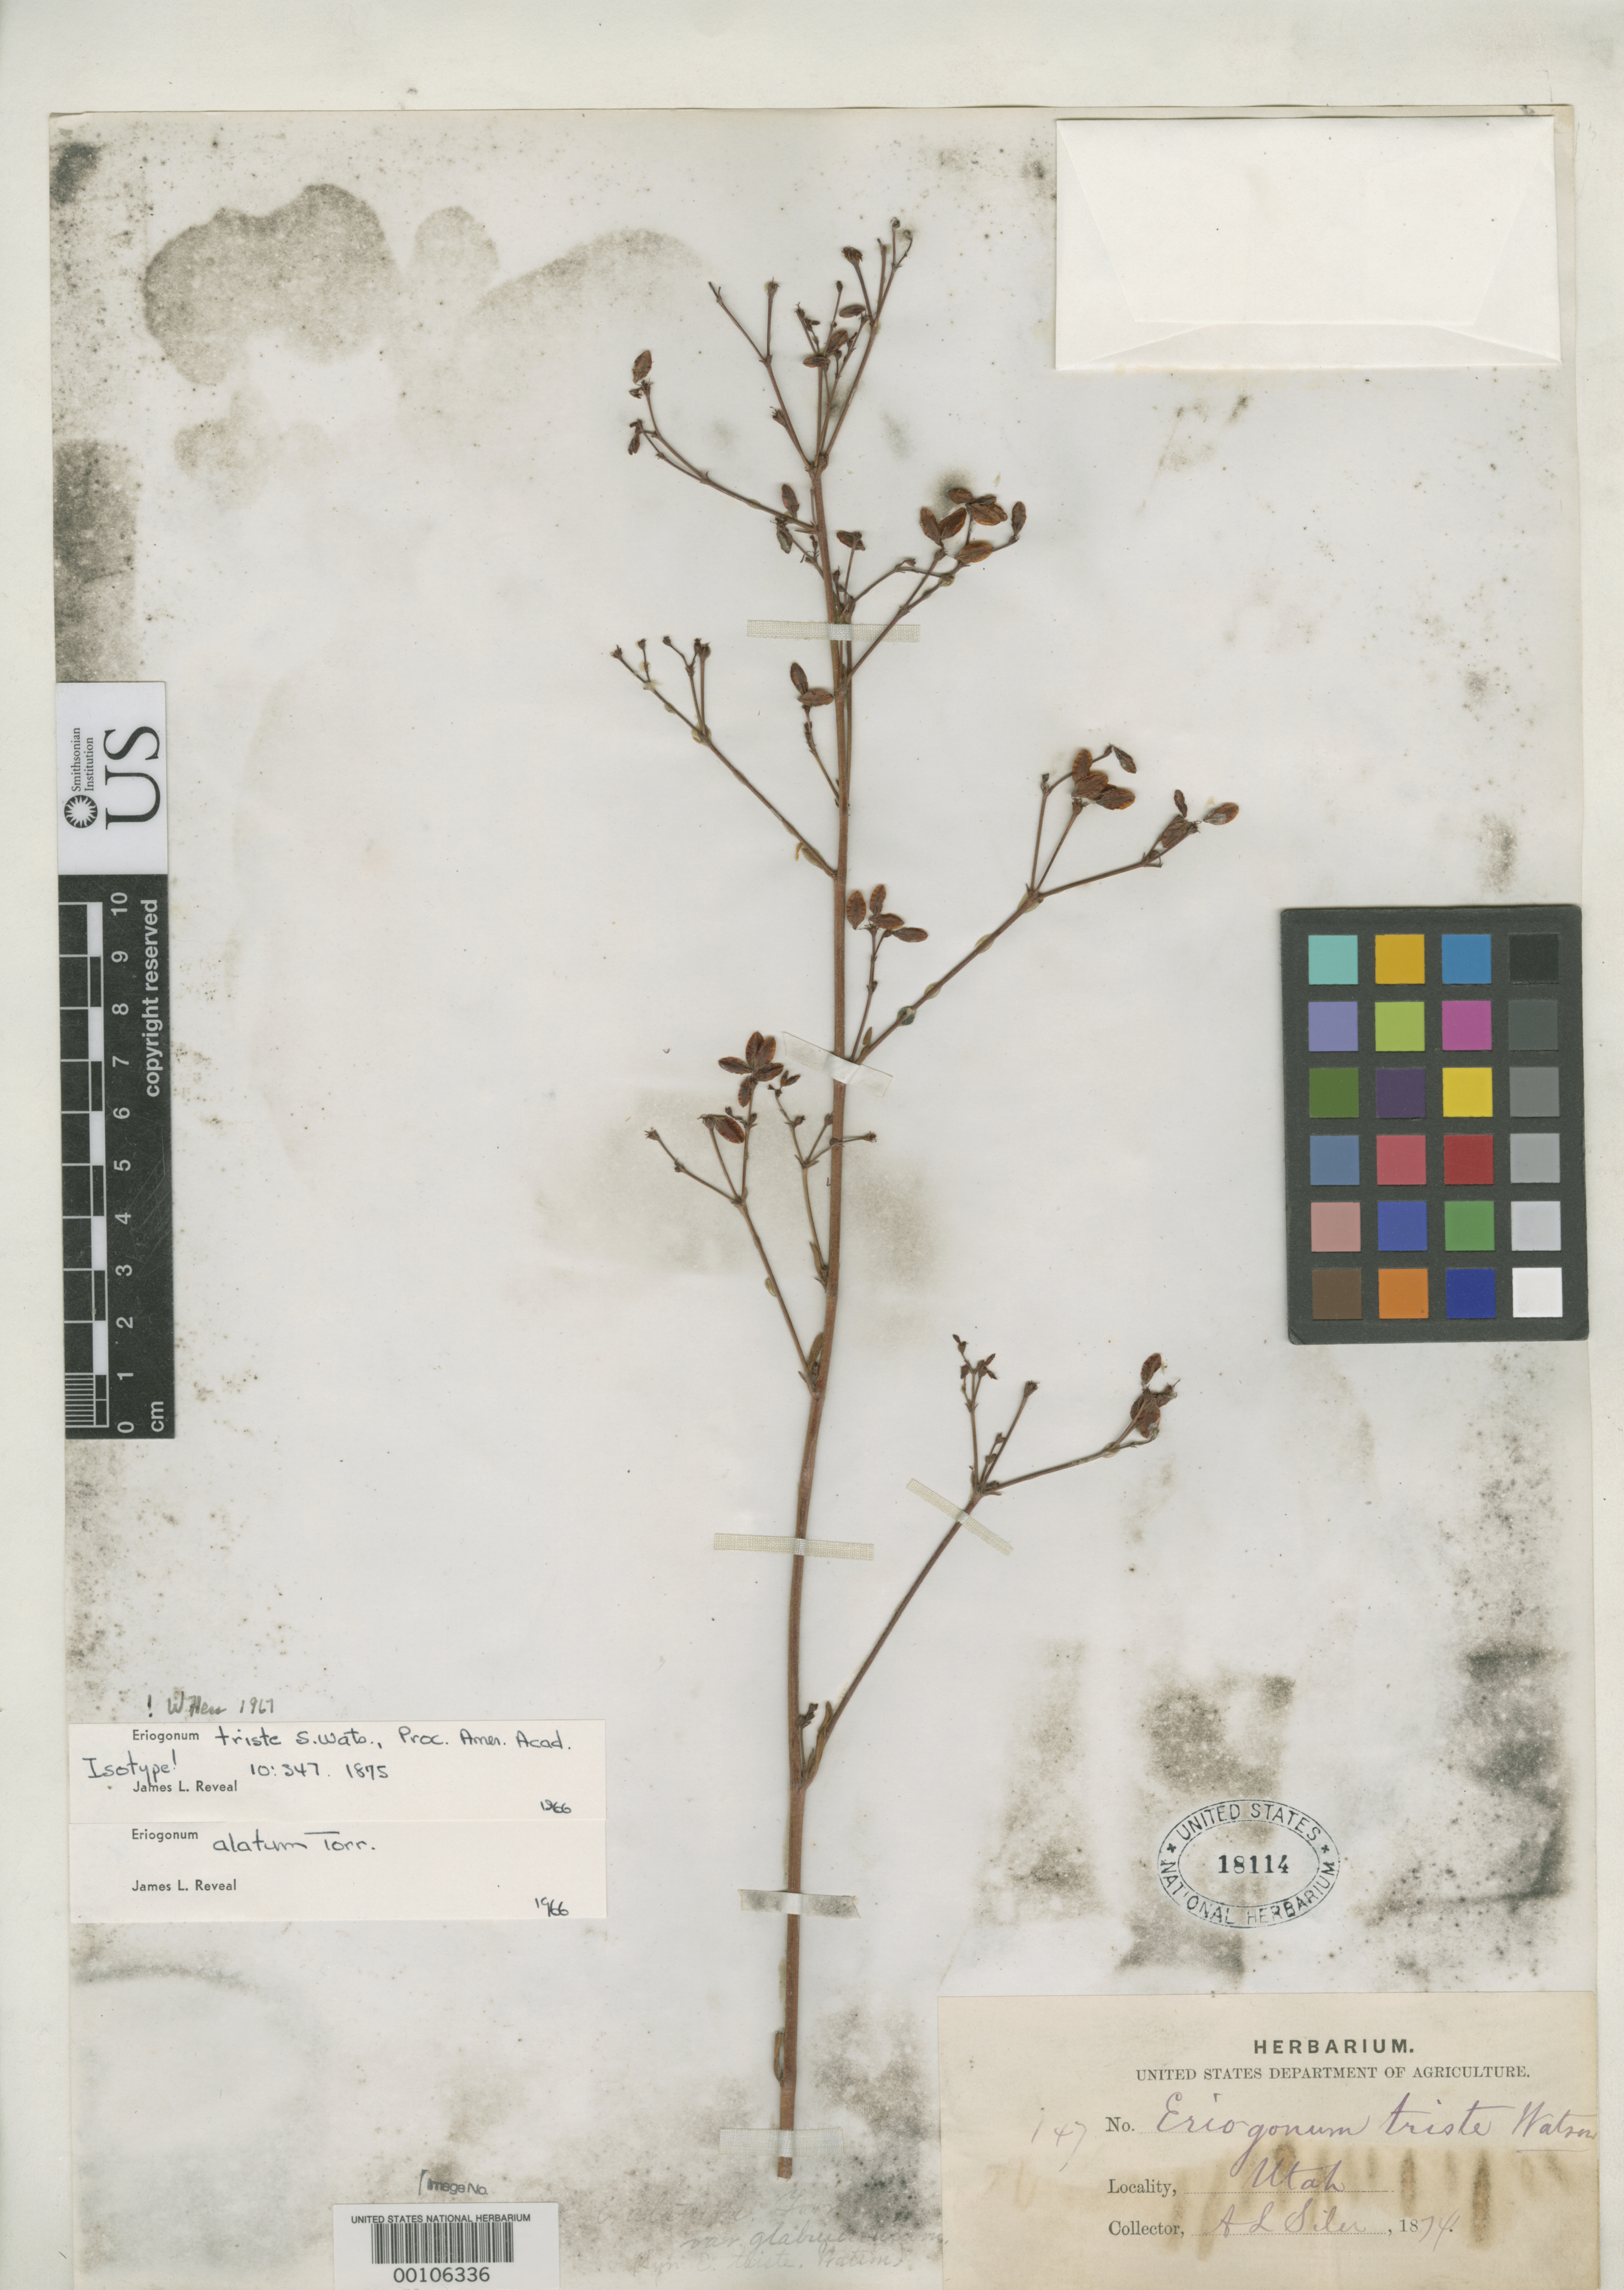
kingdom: Plantae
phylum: Tracheophyta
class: Magnoliopsida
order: Caryophyllales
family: Polygonaceae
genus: Eriogonum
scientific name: Eriogonum triste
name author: S. Watson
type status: Isotype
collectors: A. Silver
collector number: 147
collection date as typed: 1874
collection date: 1874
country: United States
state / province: Utah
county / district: Kane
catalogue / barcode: US 18114